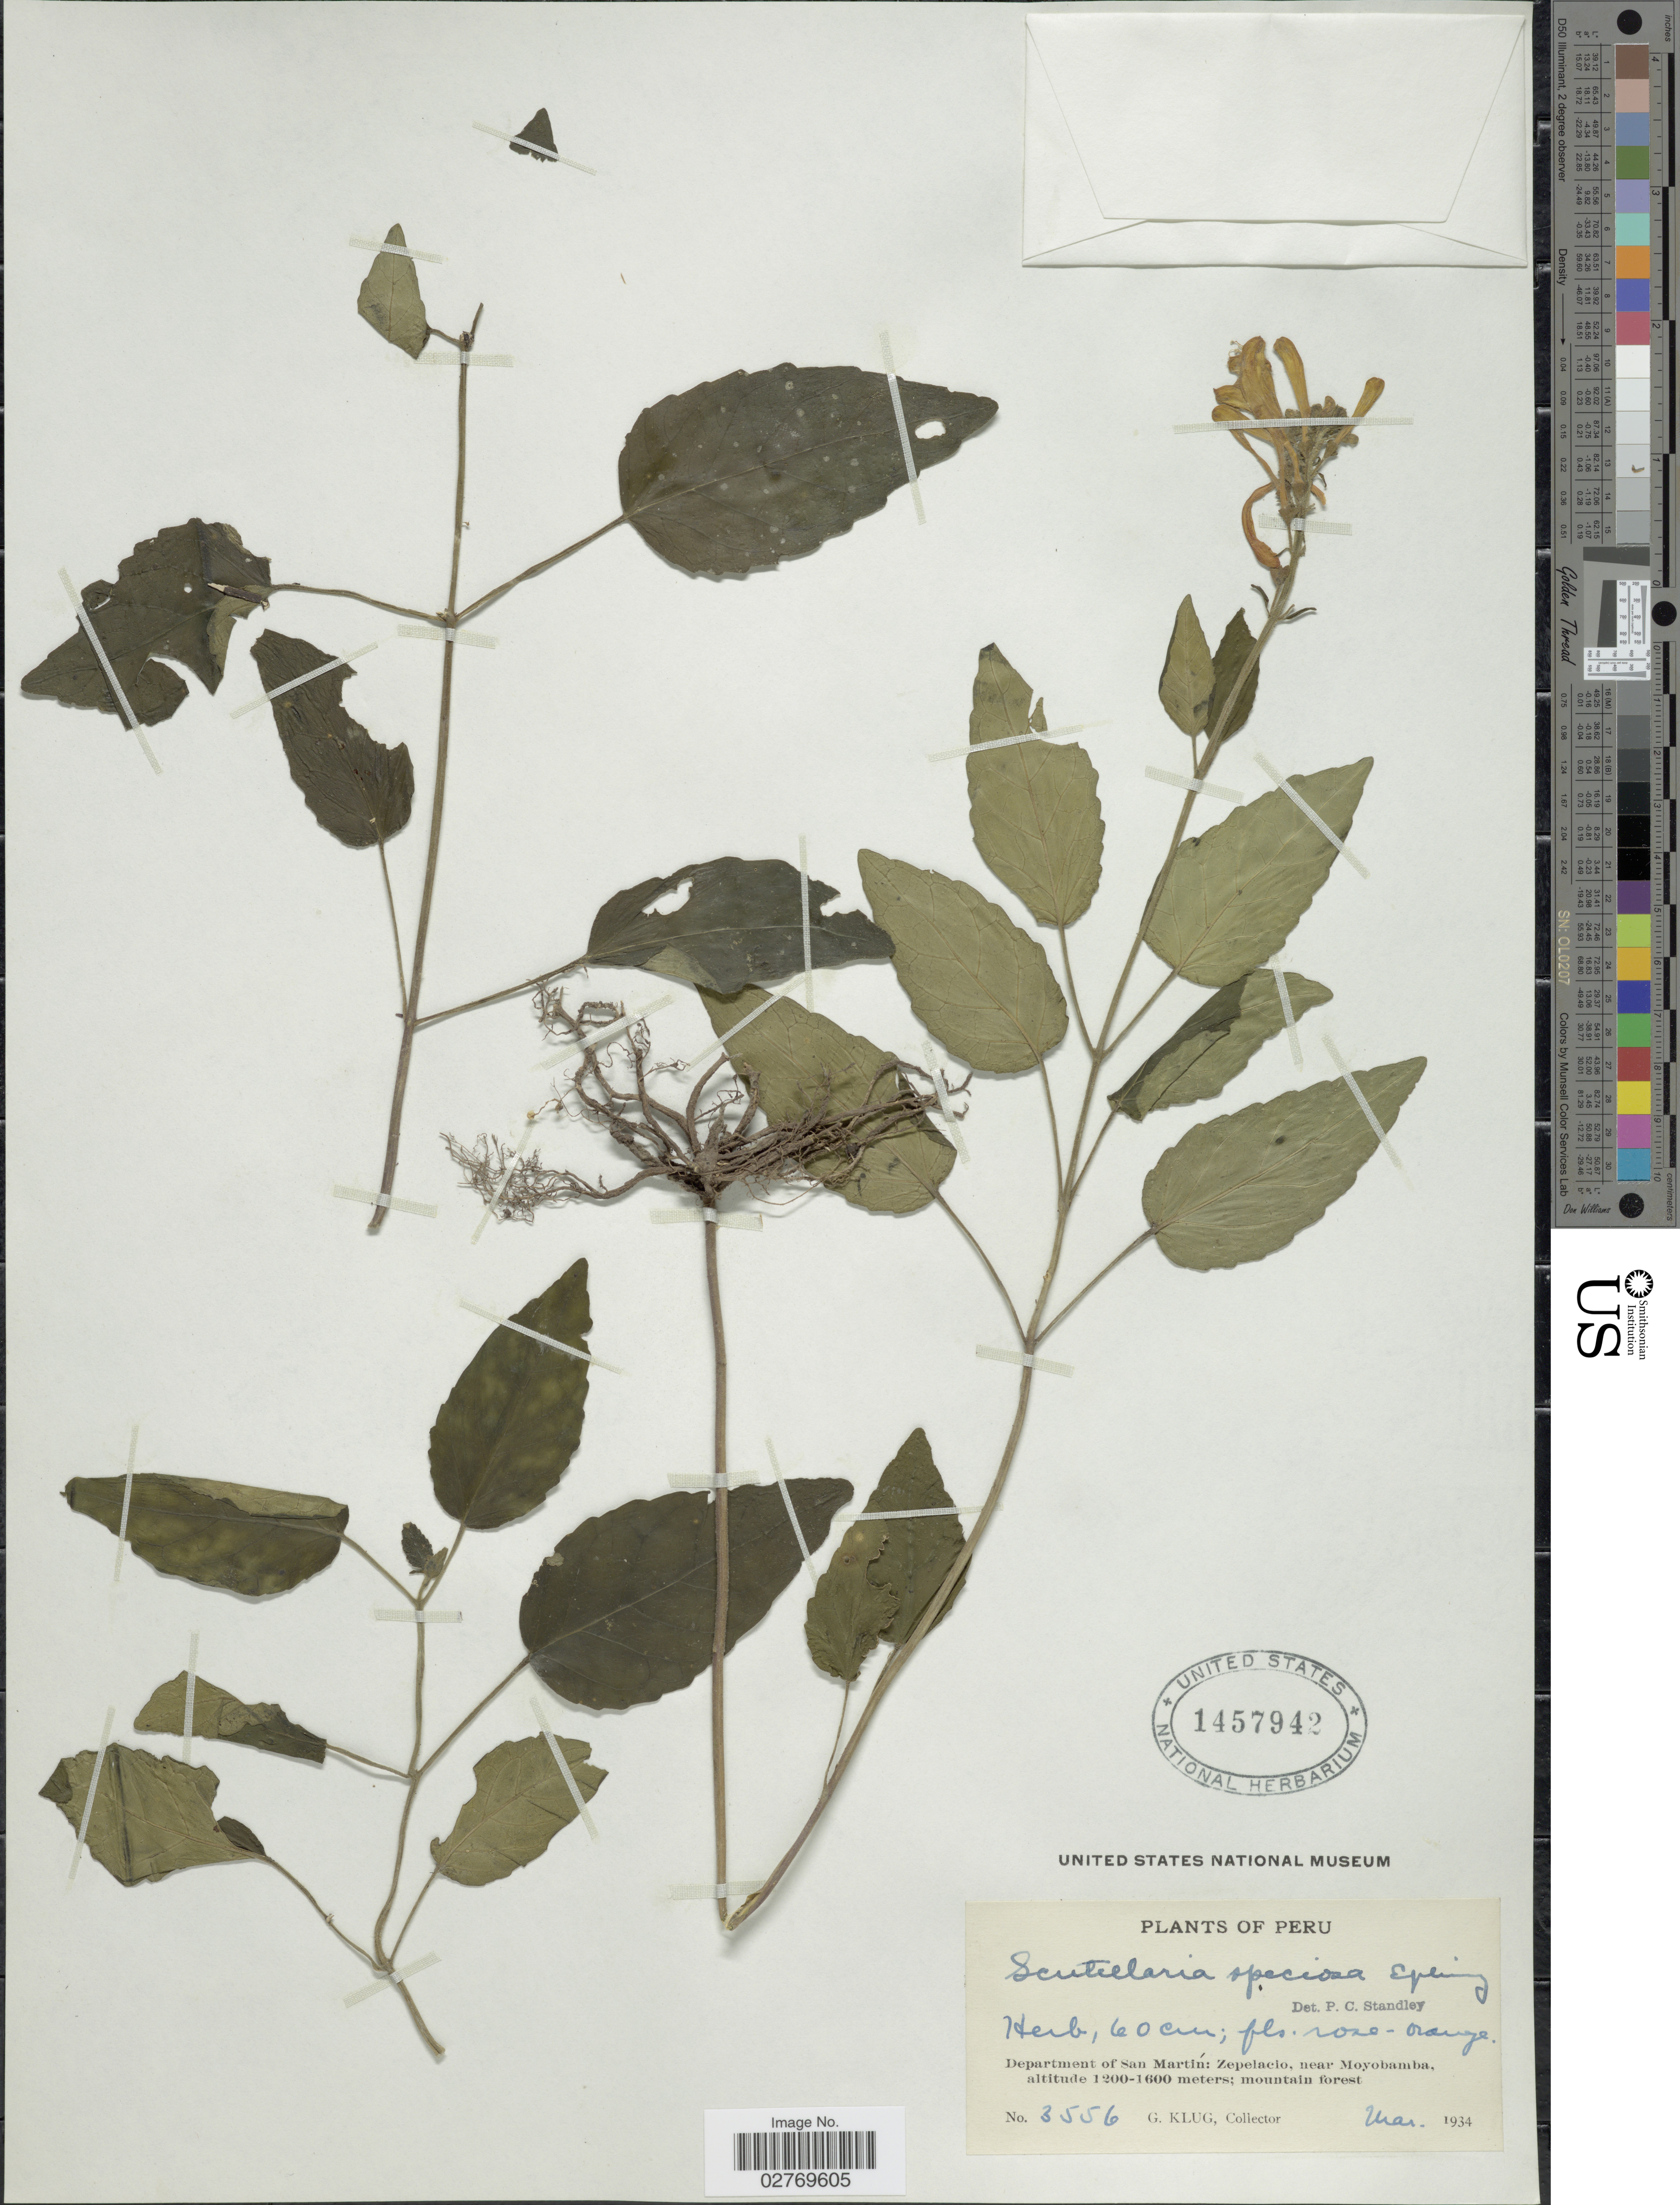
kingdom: Plantae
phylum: Tracheophyta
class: Magnoliopsida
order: Lamiales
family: Lamiaceae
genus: Scutellaria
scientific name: Scutellaria speciosa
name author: Epling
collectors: G. Klug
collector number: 3556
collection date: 1934-03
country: Peru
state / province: San Martín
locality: Department of San Martín: Zepelacio, near Moyobamba.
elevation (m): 1200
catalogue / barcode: US 1457942